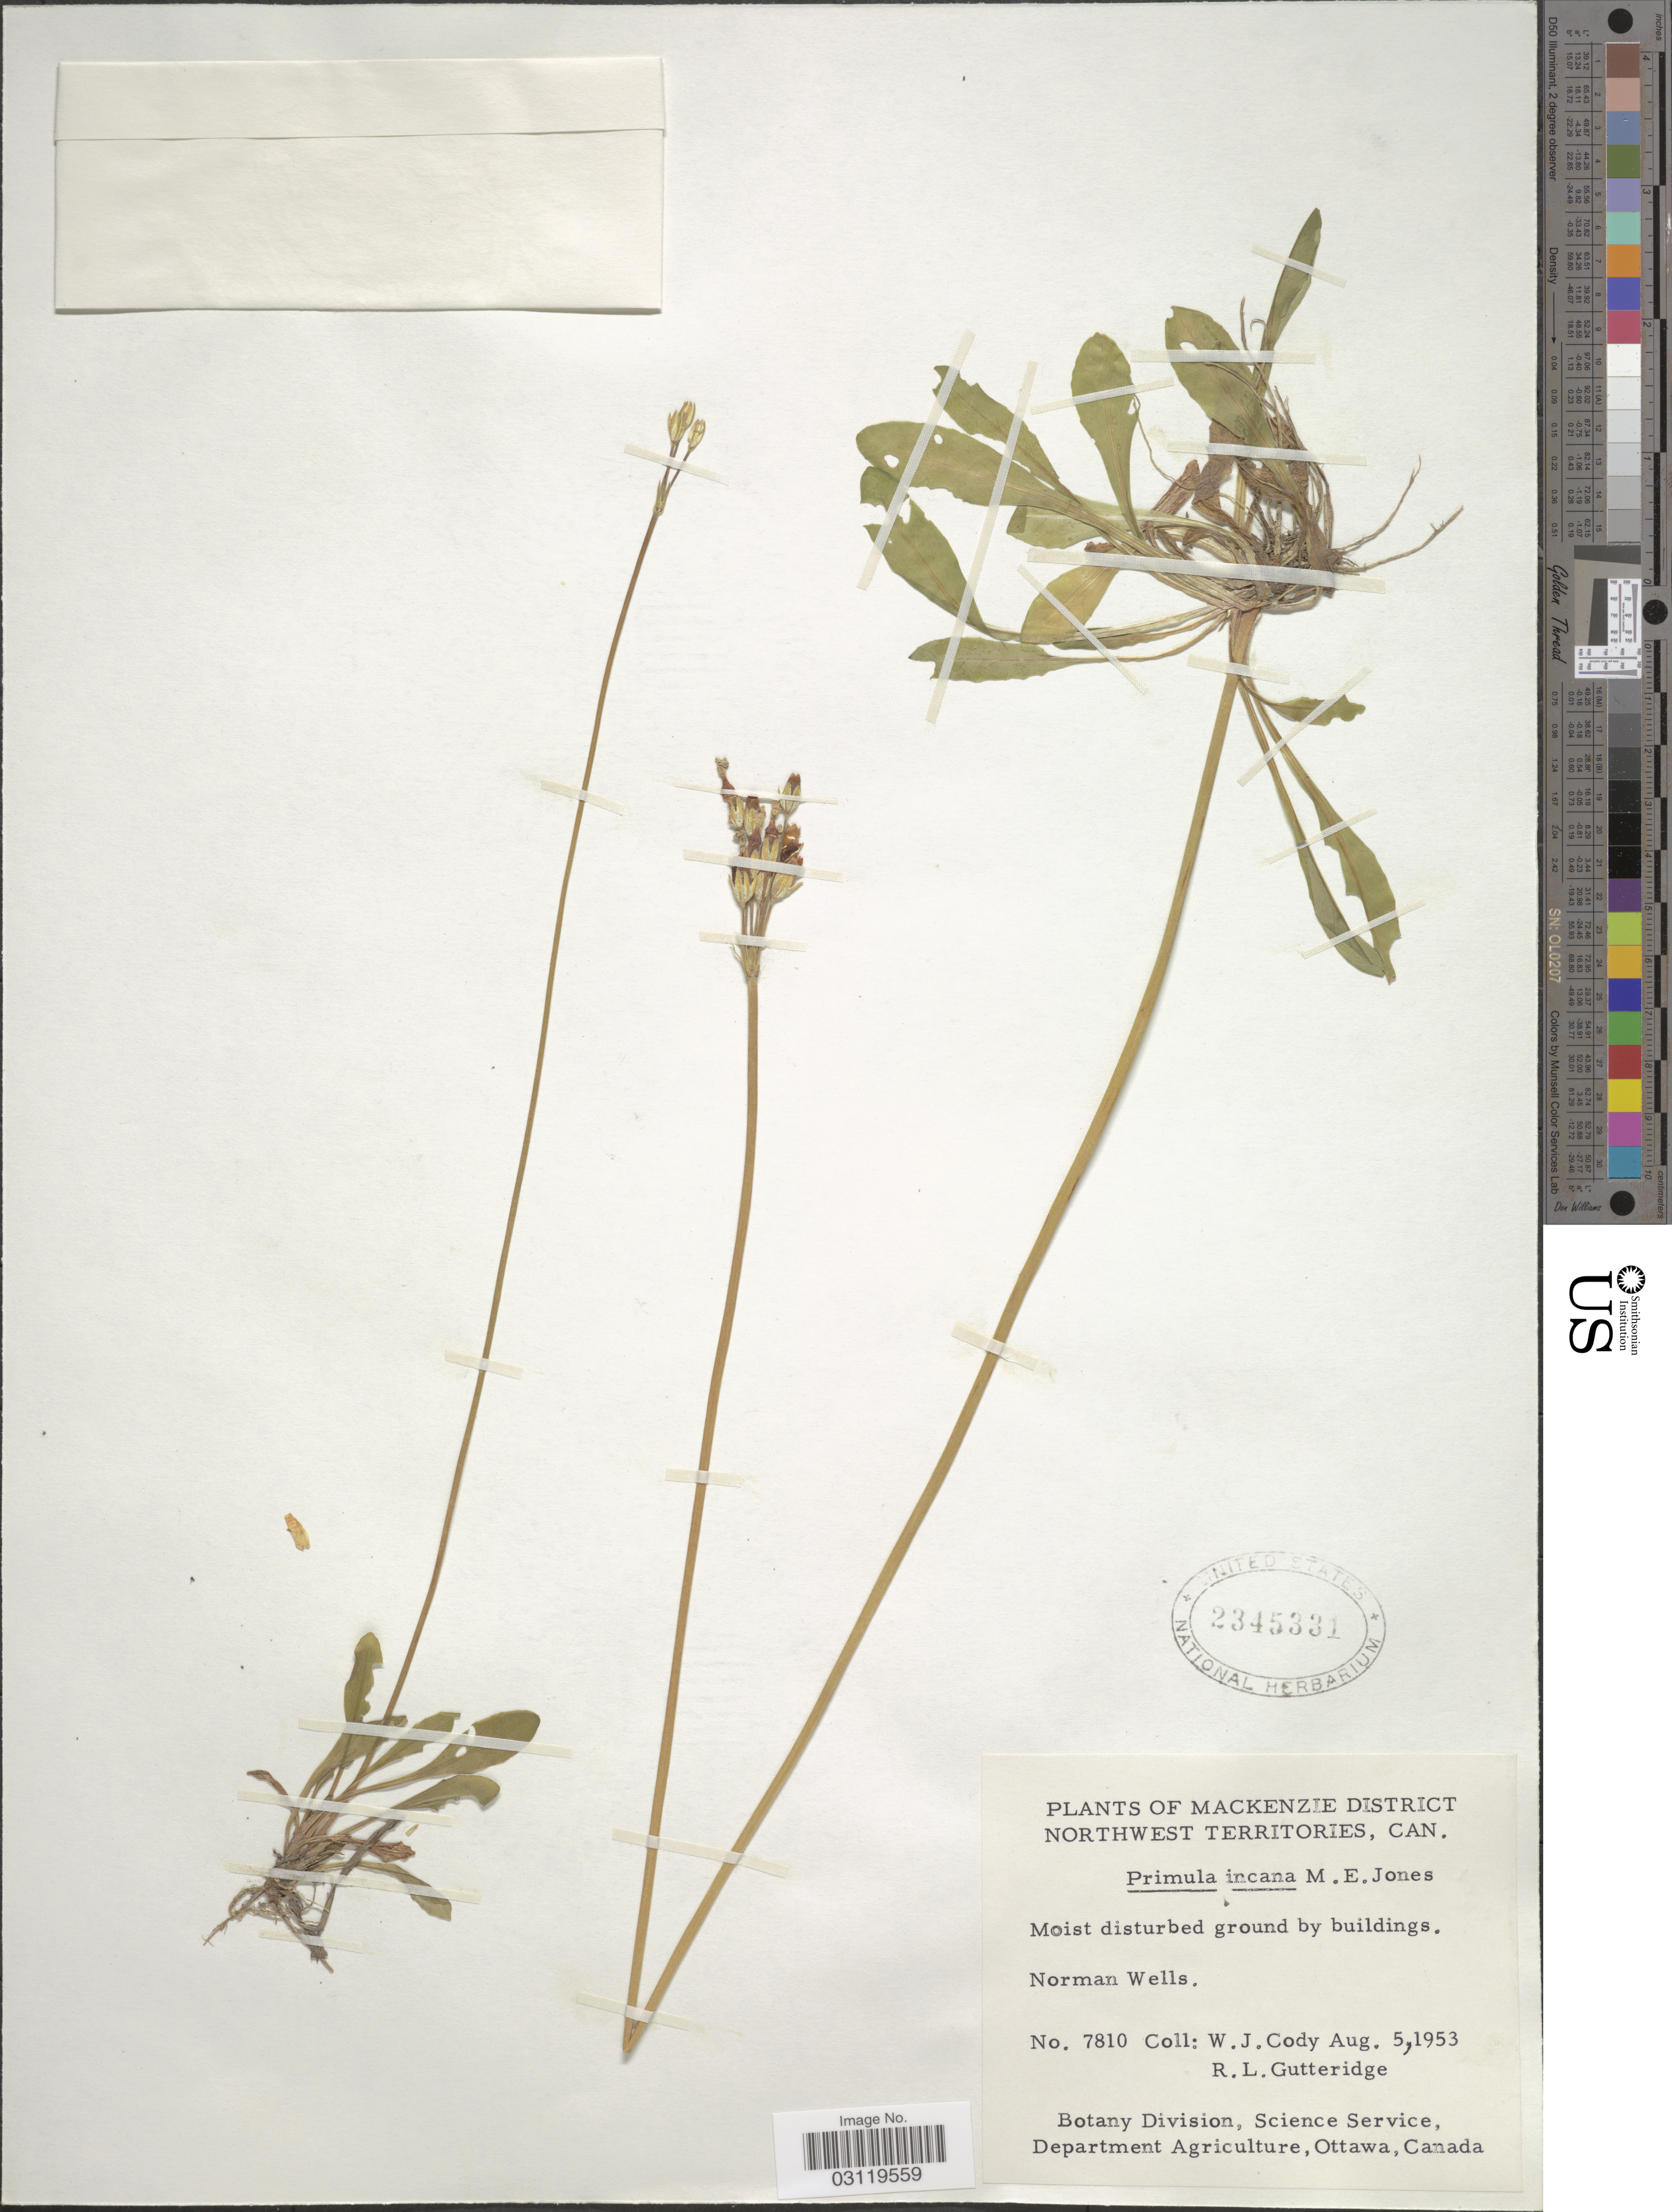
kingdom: Plantae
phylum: Tracheophyta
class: Magnoliopsida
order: Ericales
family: Primulaceae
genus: Primula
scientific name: Primula incana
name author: M.E. Jones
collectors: W. Cody & R. Gutteridge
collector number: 7810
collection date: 1953-08-05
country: Canada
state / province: Northwest Territories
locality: Mackenzie District, Norman Wells.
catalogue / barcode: US 2345331